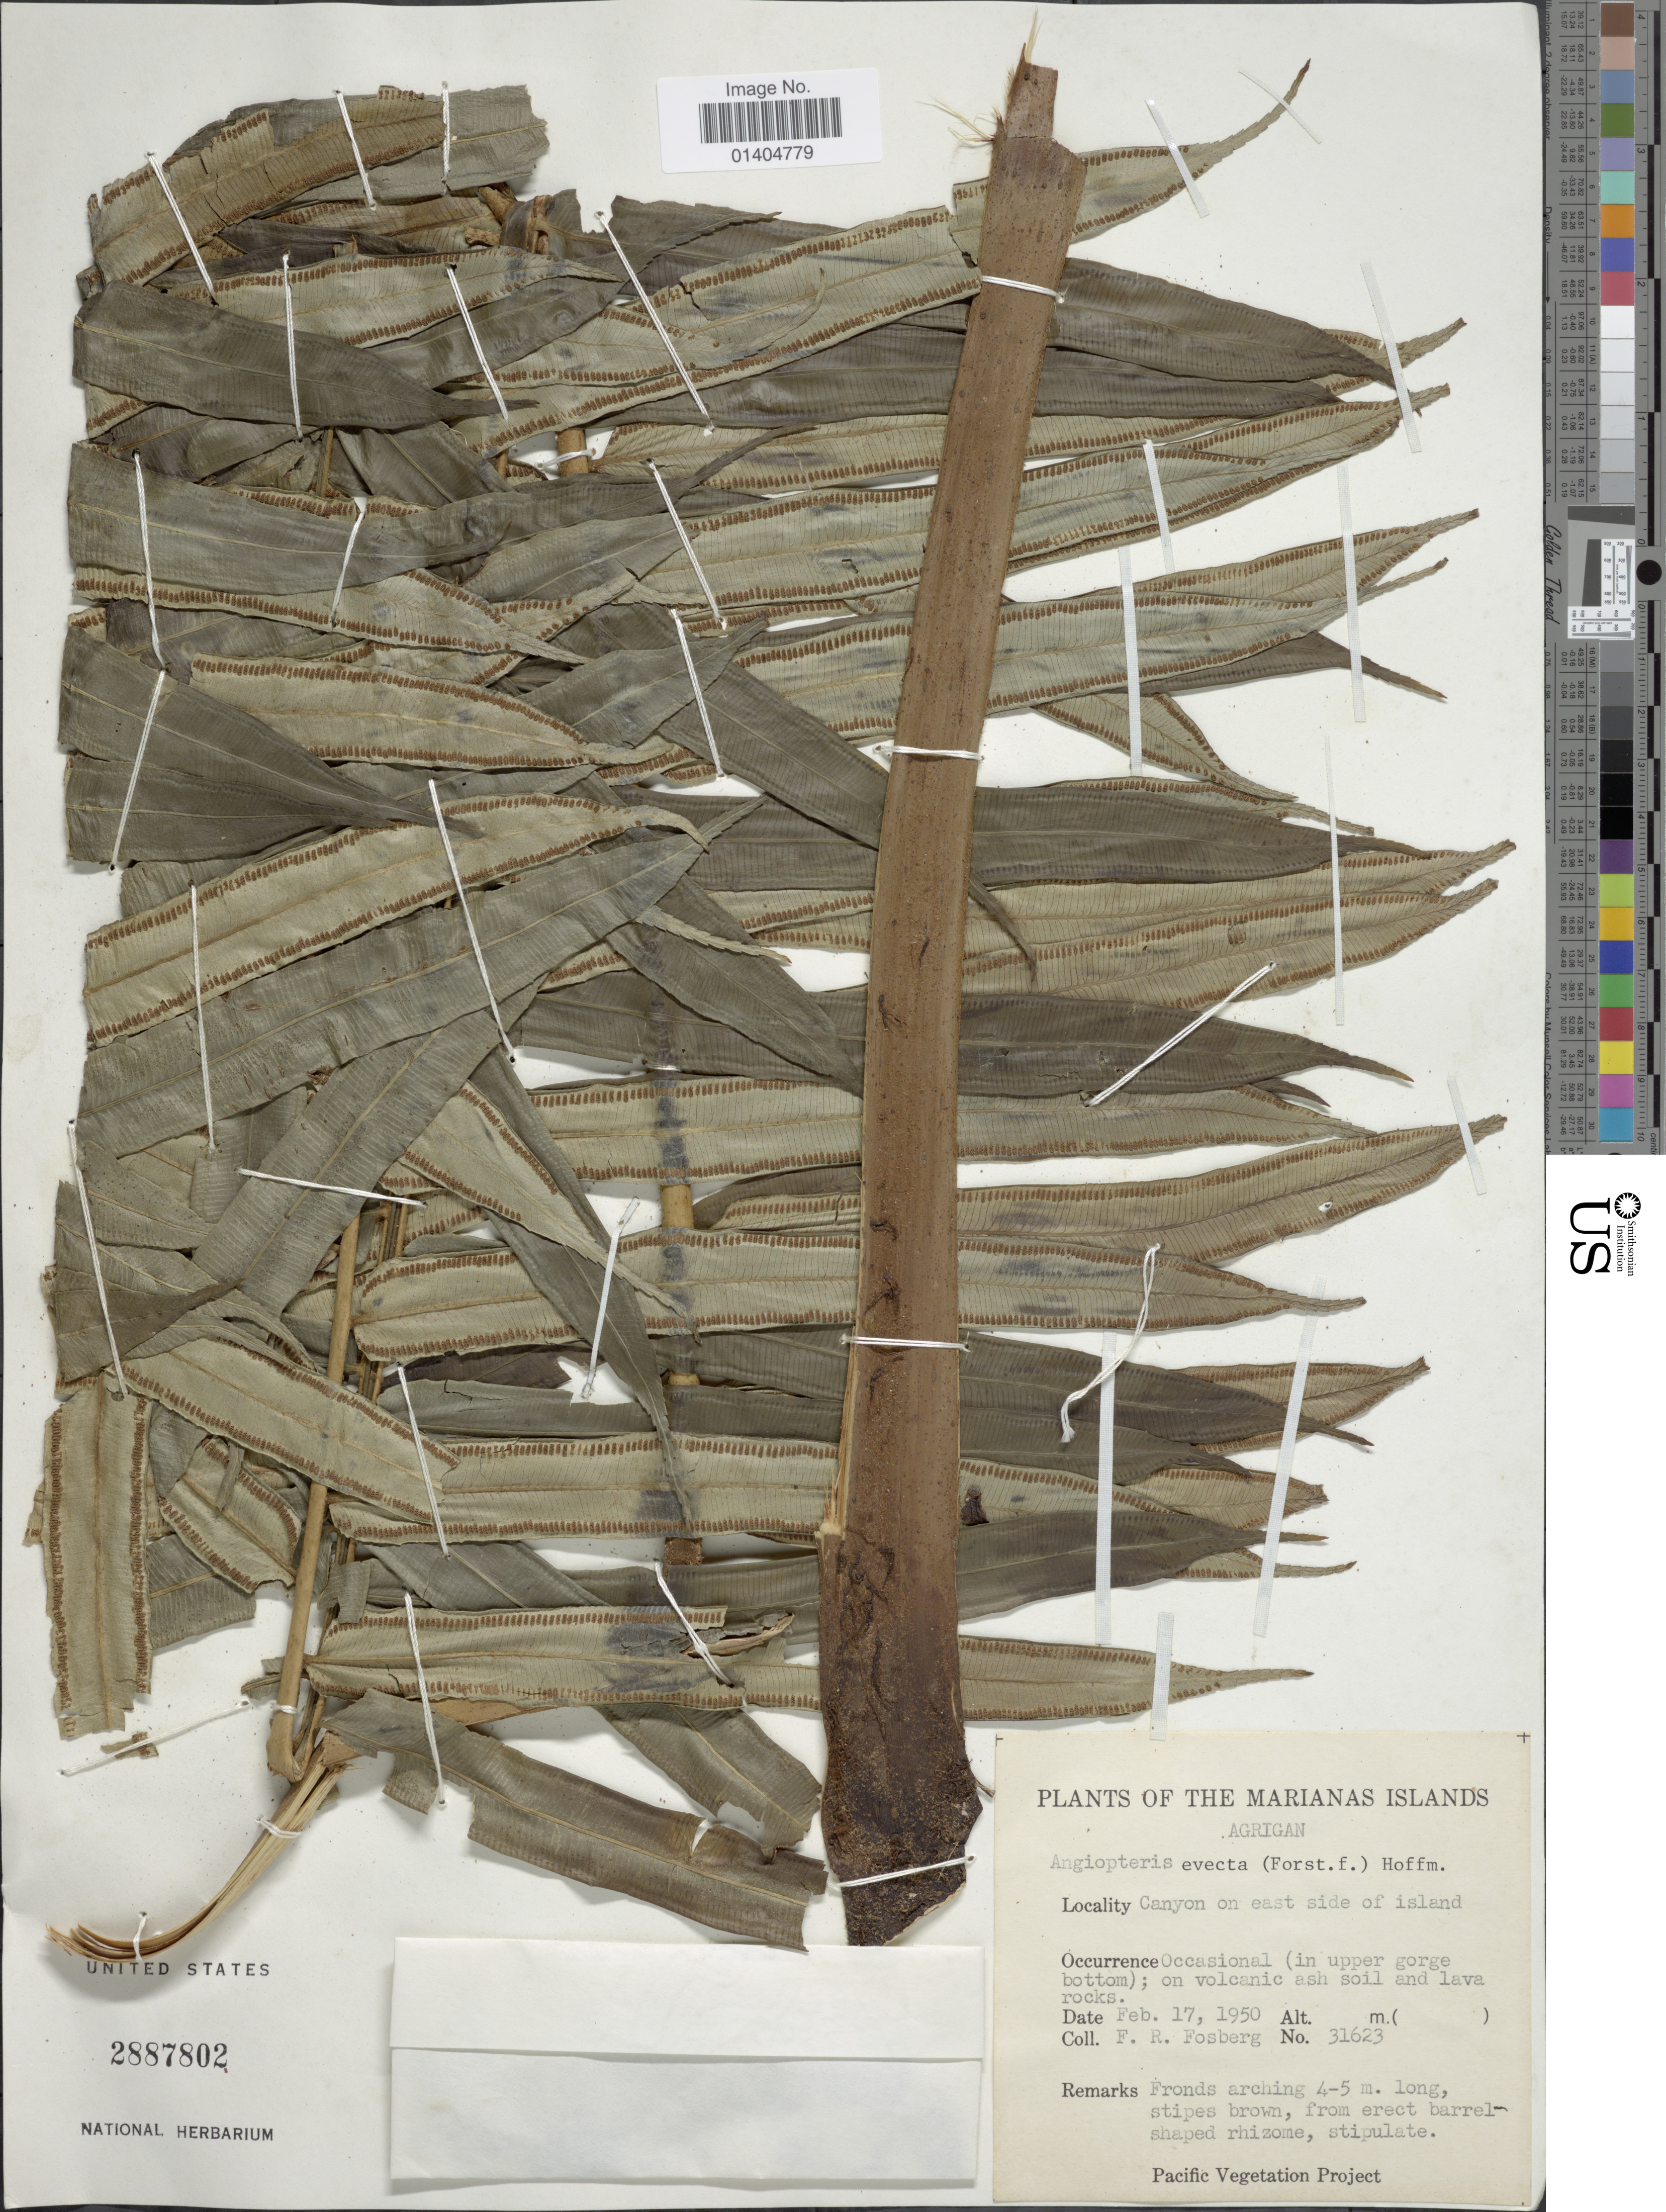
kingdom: Plantae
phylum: Tracheophyta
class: Polypodiopsida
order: Marattiales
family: Marattiaceae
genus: Angiopteris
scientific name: Angiopteris evecta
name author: (G. Forst.) Hoffm.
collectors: F. R. Fosberg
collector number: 31623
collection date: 1950-02-17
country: Northern Mariana Islands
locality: The Marianas Islands Canyon on east side of island. Occasional (in upper gorge bottom); on volcanic ash soil and lava rocks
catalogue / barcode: US 2887802